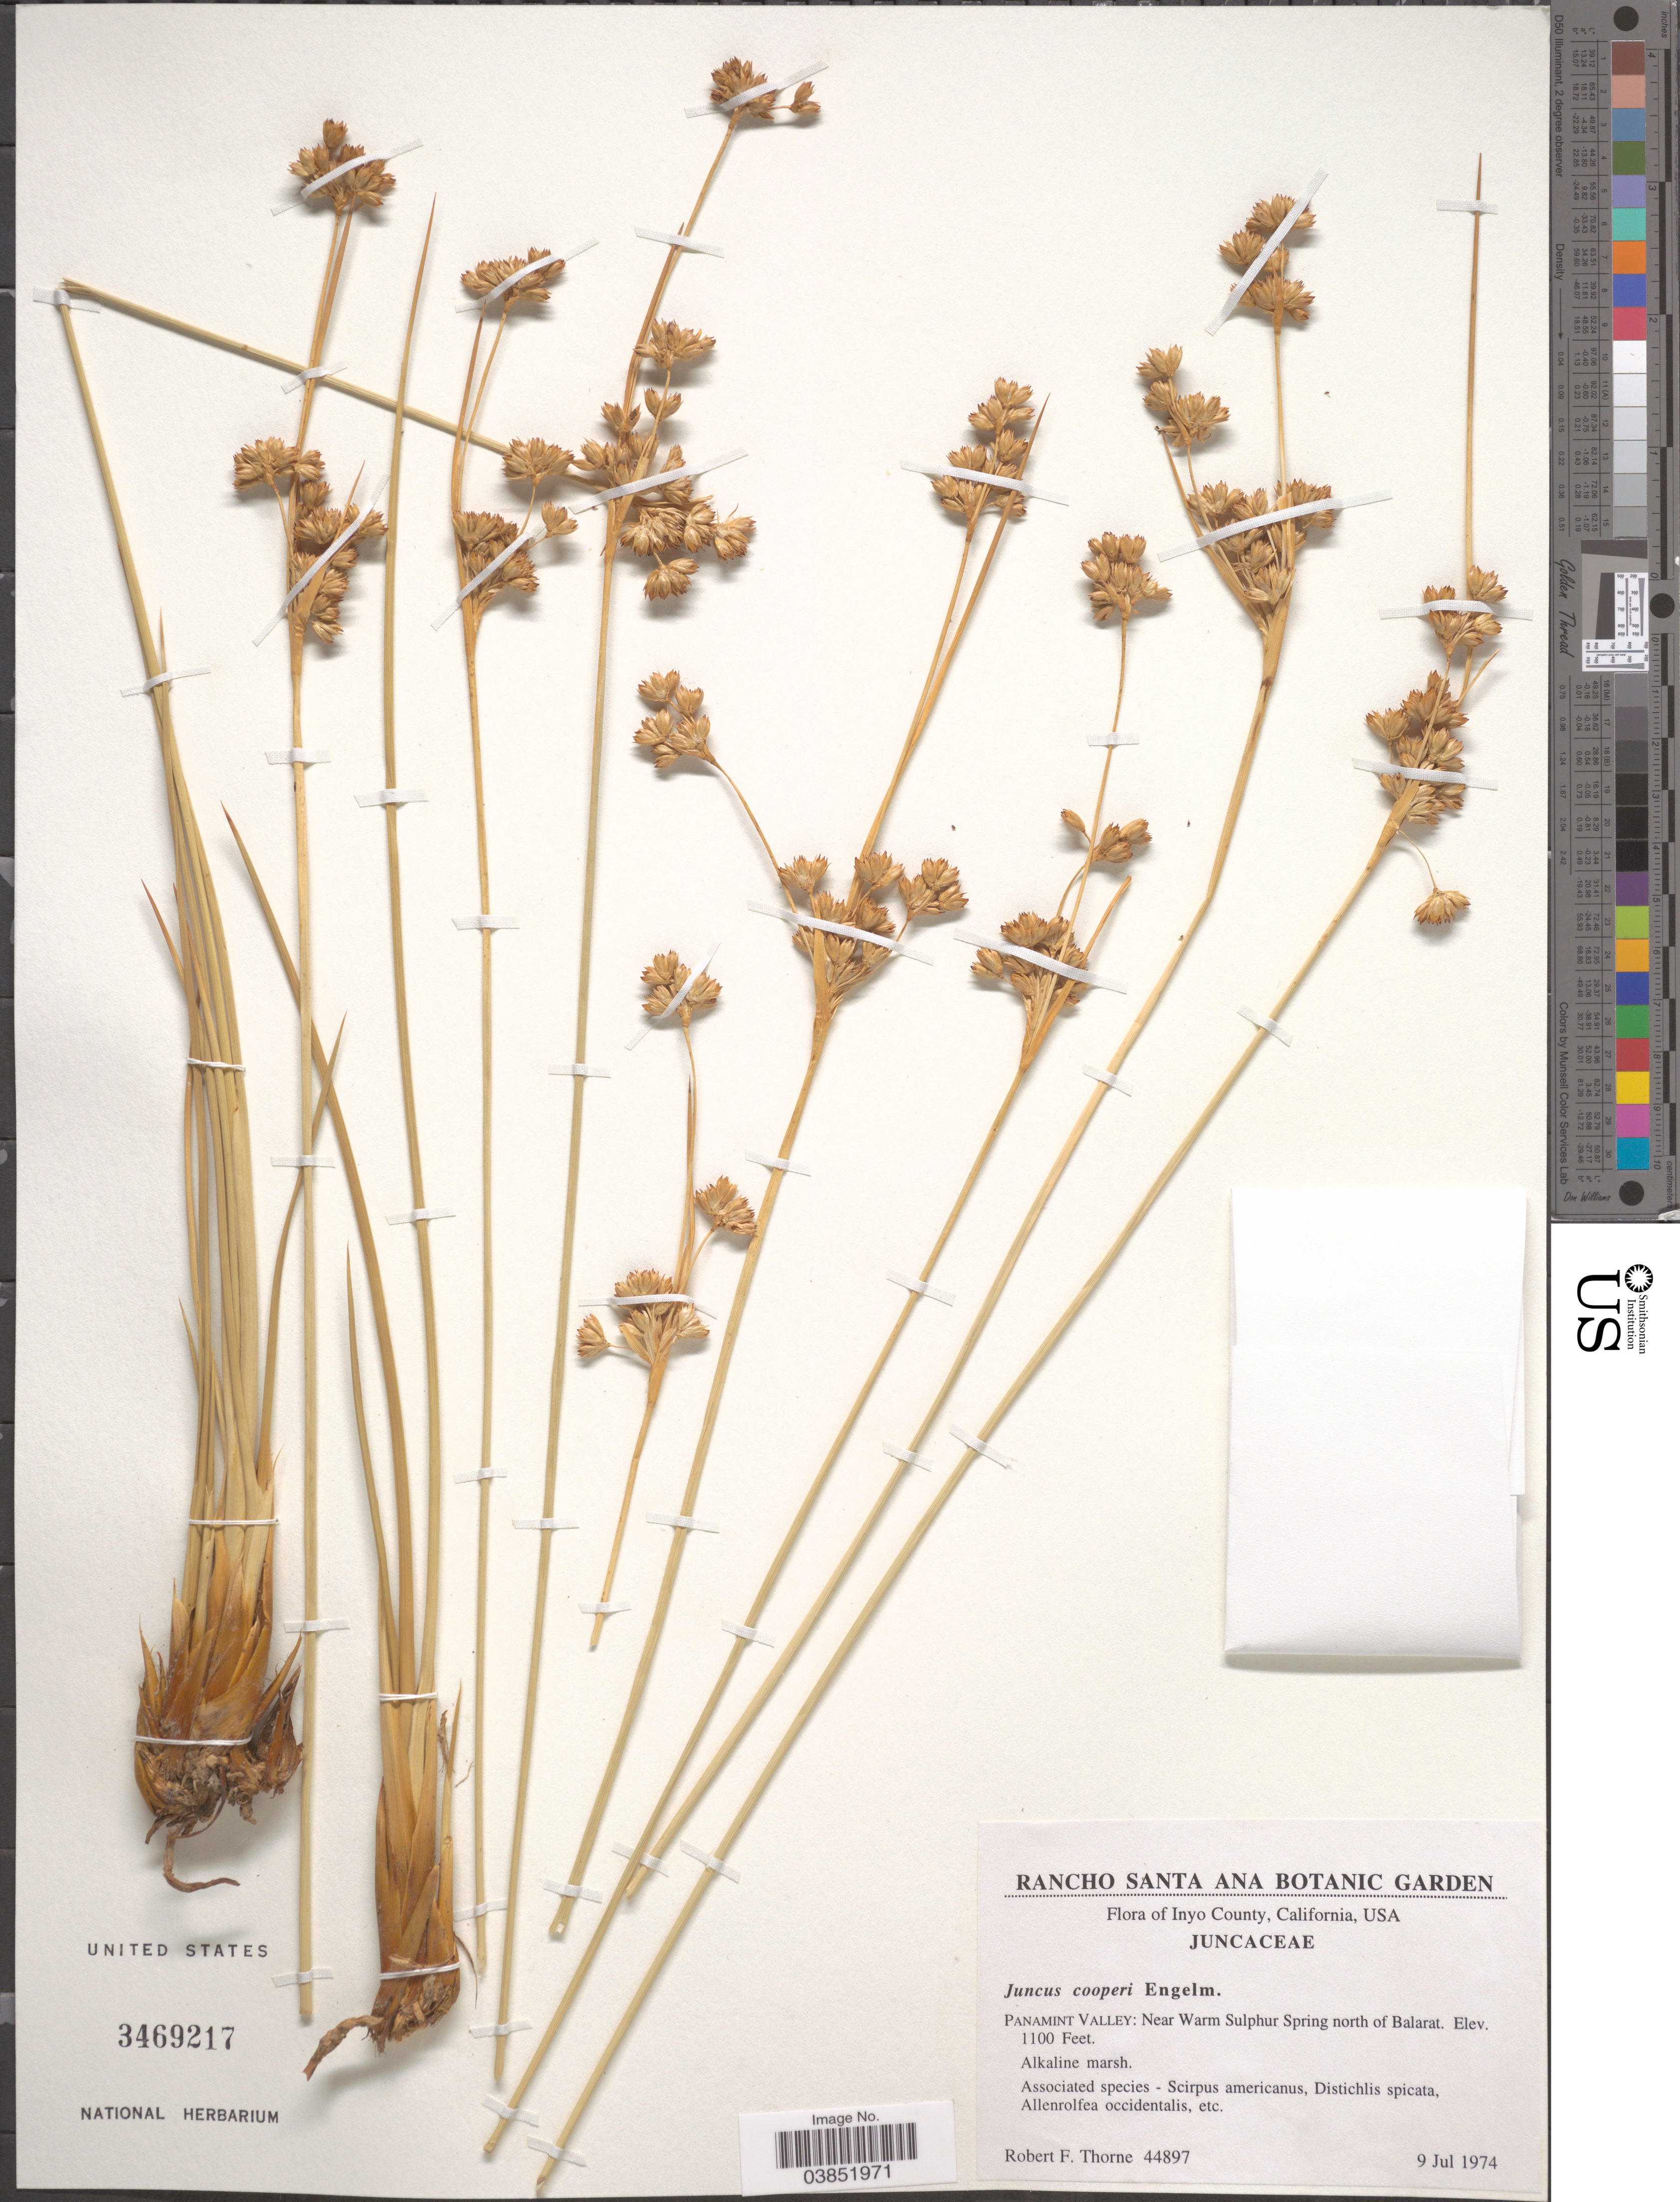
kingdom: Plantae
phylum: Tracheophyta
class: Liliopsida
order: Poales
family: Juncaceae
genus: Juncus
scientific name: Juncus cooperi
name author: Engelm.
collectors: R. F. Thorne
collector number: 44897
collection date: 1974-07-09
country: United States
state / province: California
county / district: Inyo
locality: Inyo County. Panamint Valley: Near Warm Sulphur Spring north of Balarat.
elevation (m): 335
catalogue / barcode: US 3469217